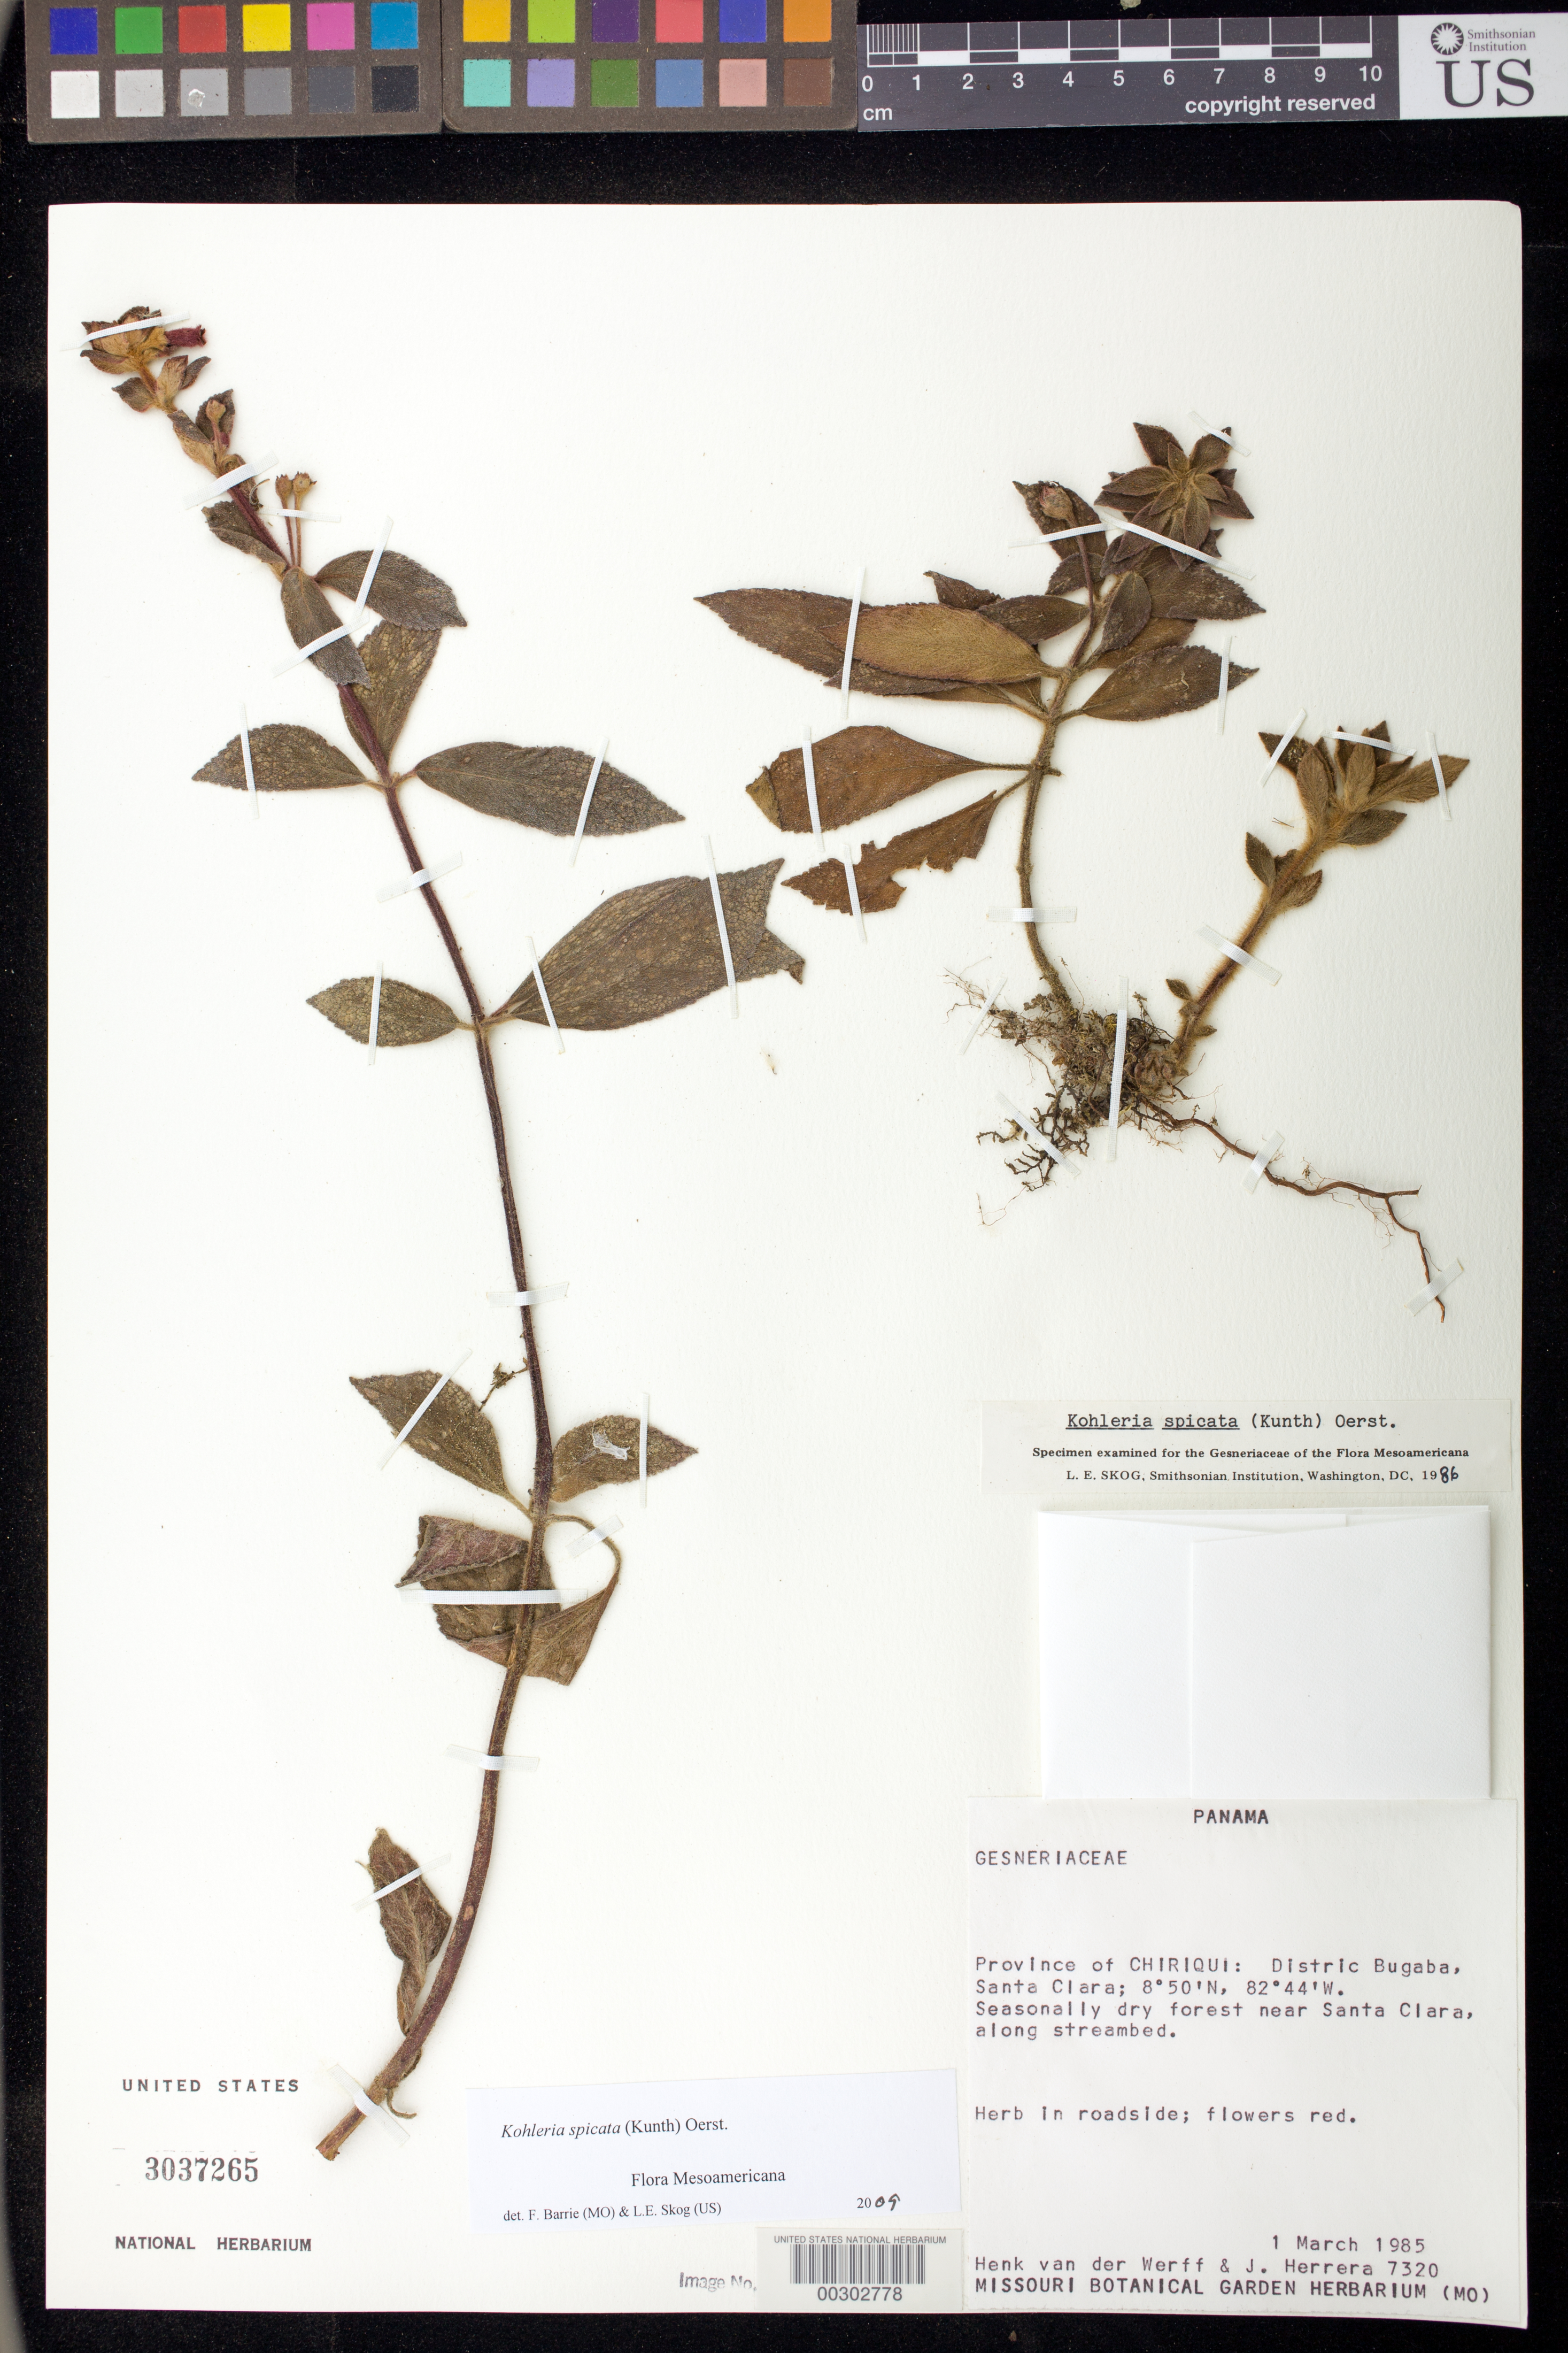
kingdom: Plantae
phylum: Tracheophyta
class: Magnoliopsida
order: Lamiales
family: Gesneriaceae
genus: Kohleria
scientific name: Kohleria spicata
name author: (Kunth) Oerst.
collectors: H. van der Werff & J. Herrera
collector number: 7320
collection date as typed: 01 Mar 1985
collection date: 1985-03-01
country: Panama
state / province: Chiriquí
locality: Dist. Bugaba, near Santa Clara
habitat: Seasonally dry forest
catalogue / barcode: US 3037265